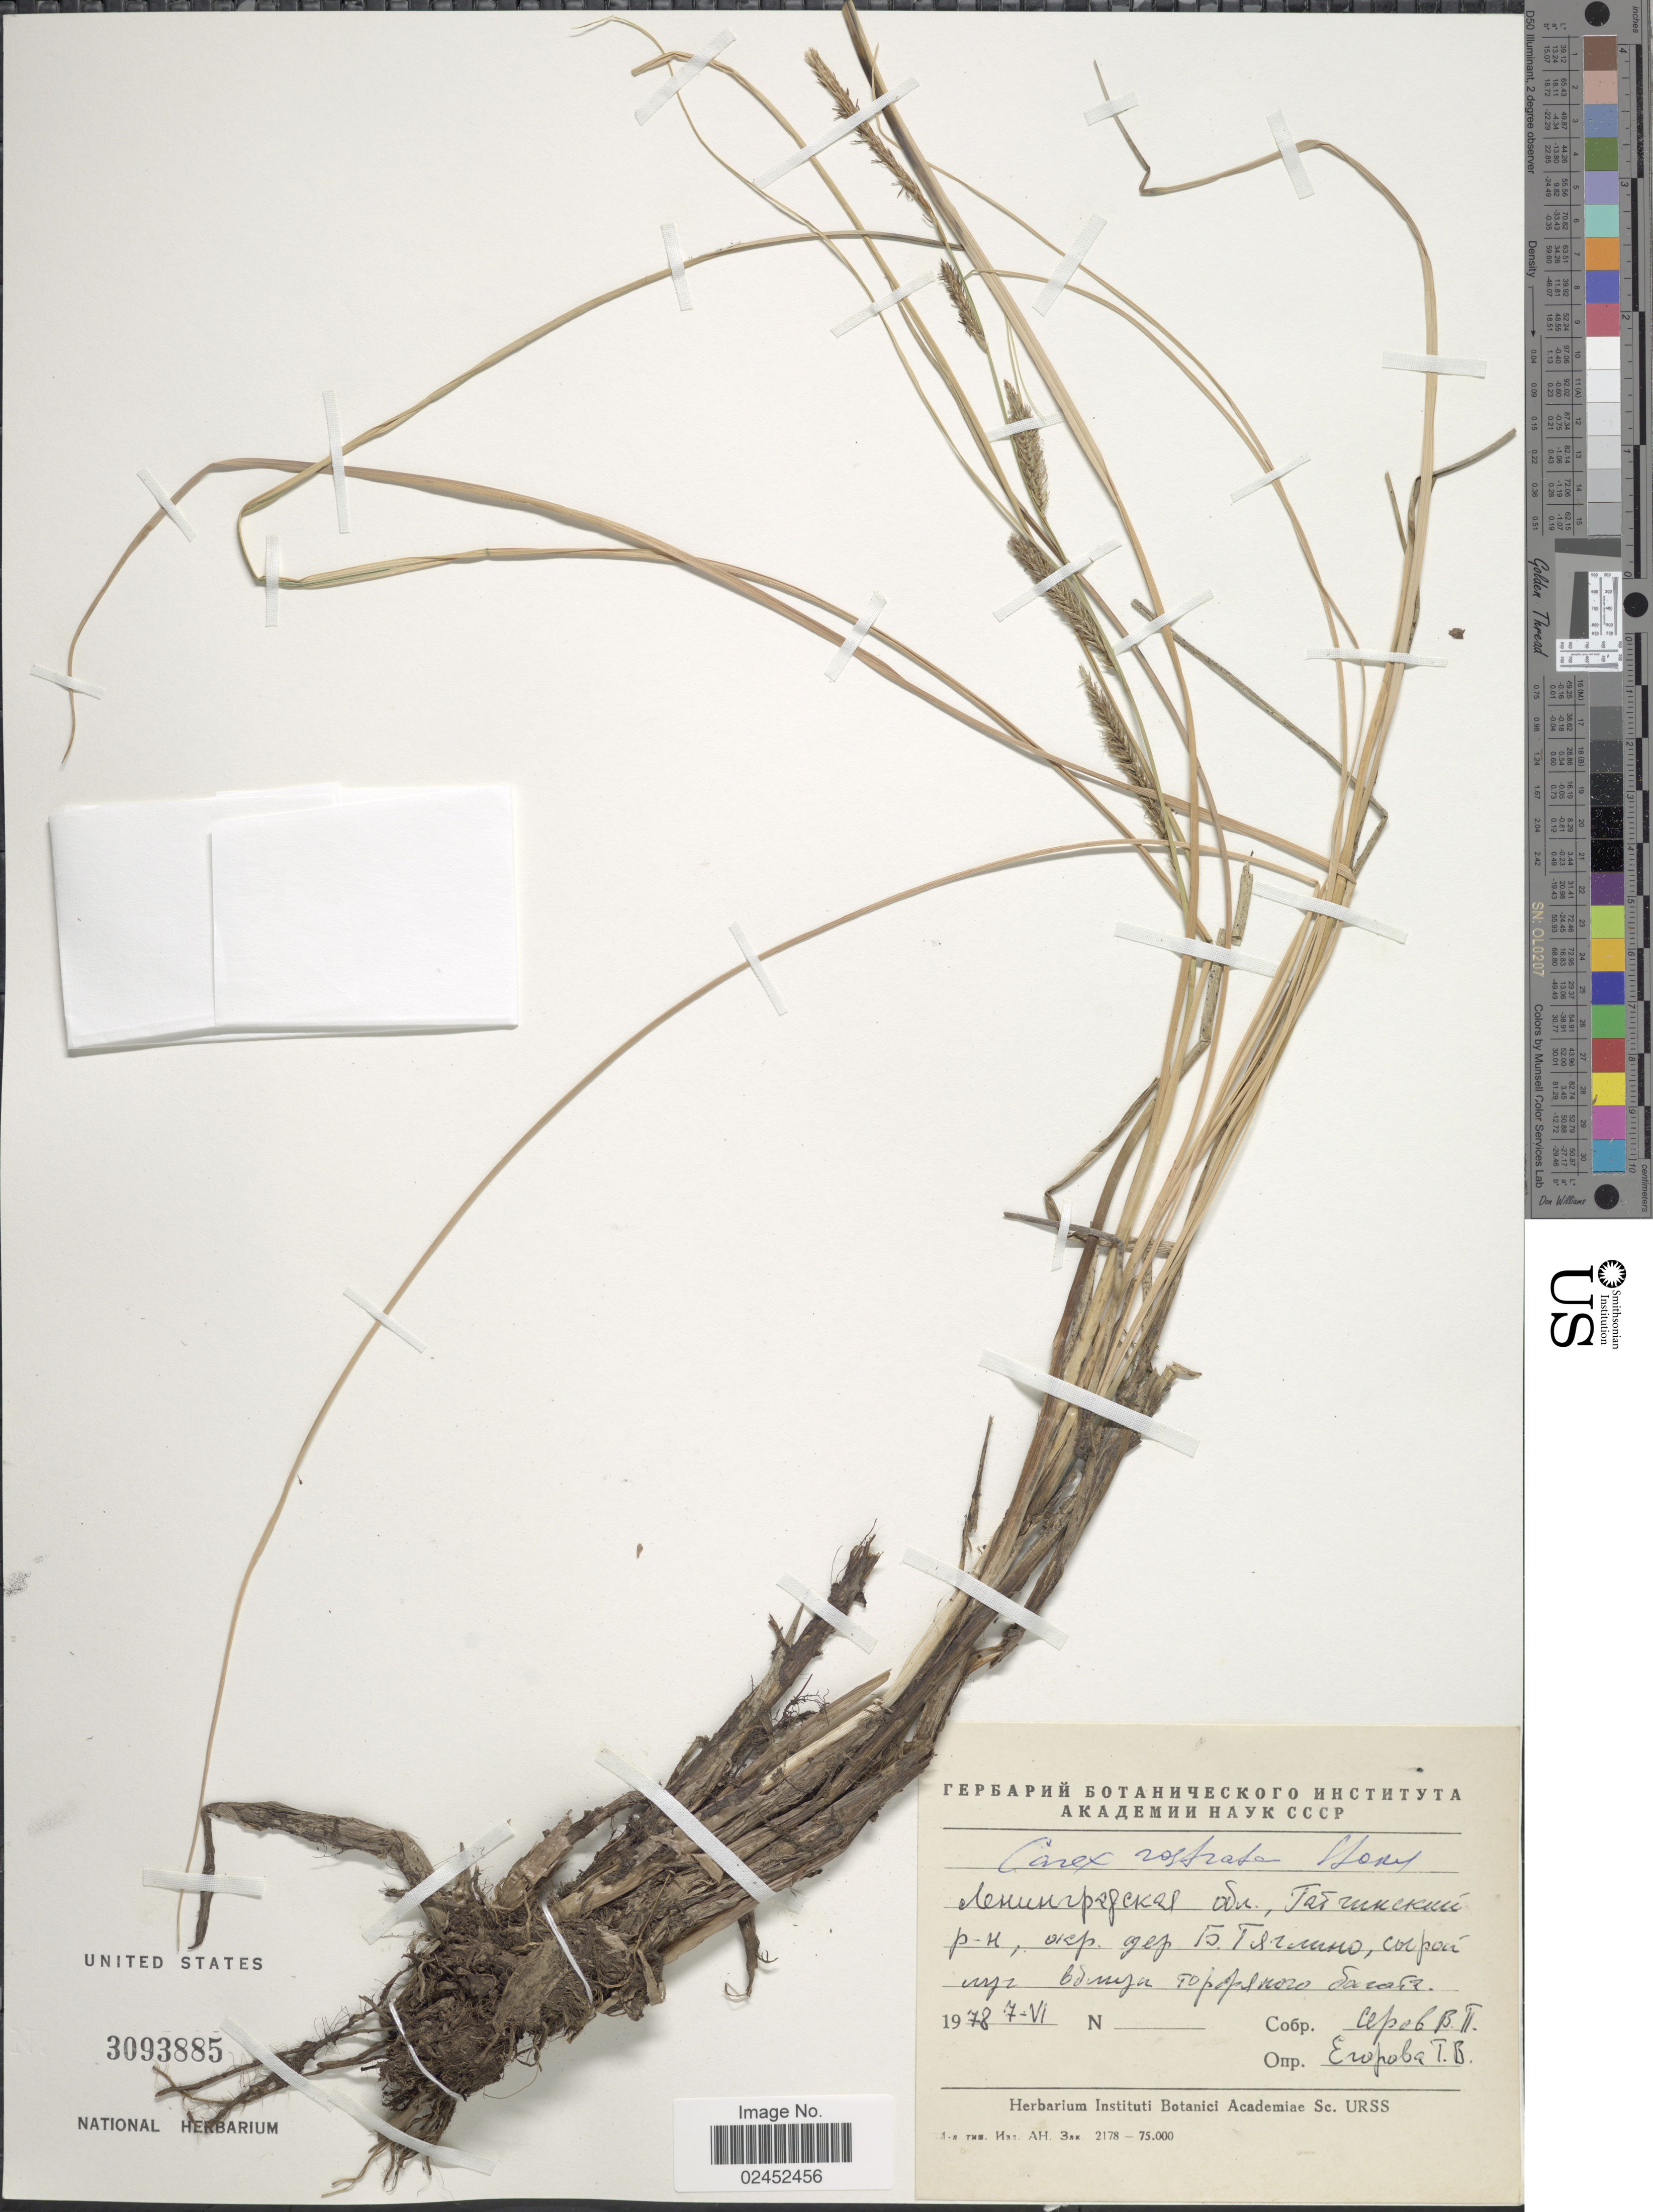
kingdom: Plantae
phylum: Tracheophyta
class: Liliopsida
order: Poales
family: Cyperaceae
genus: Carex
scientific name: Carex rostrata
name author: Stokes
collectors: Collector illegible & Collector illegible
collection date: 1978-06-07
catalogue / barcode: US 3093885